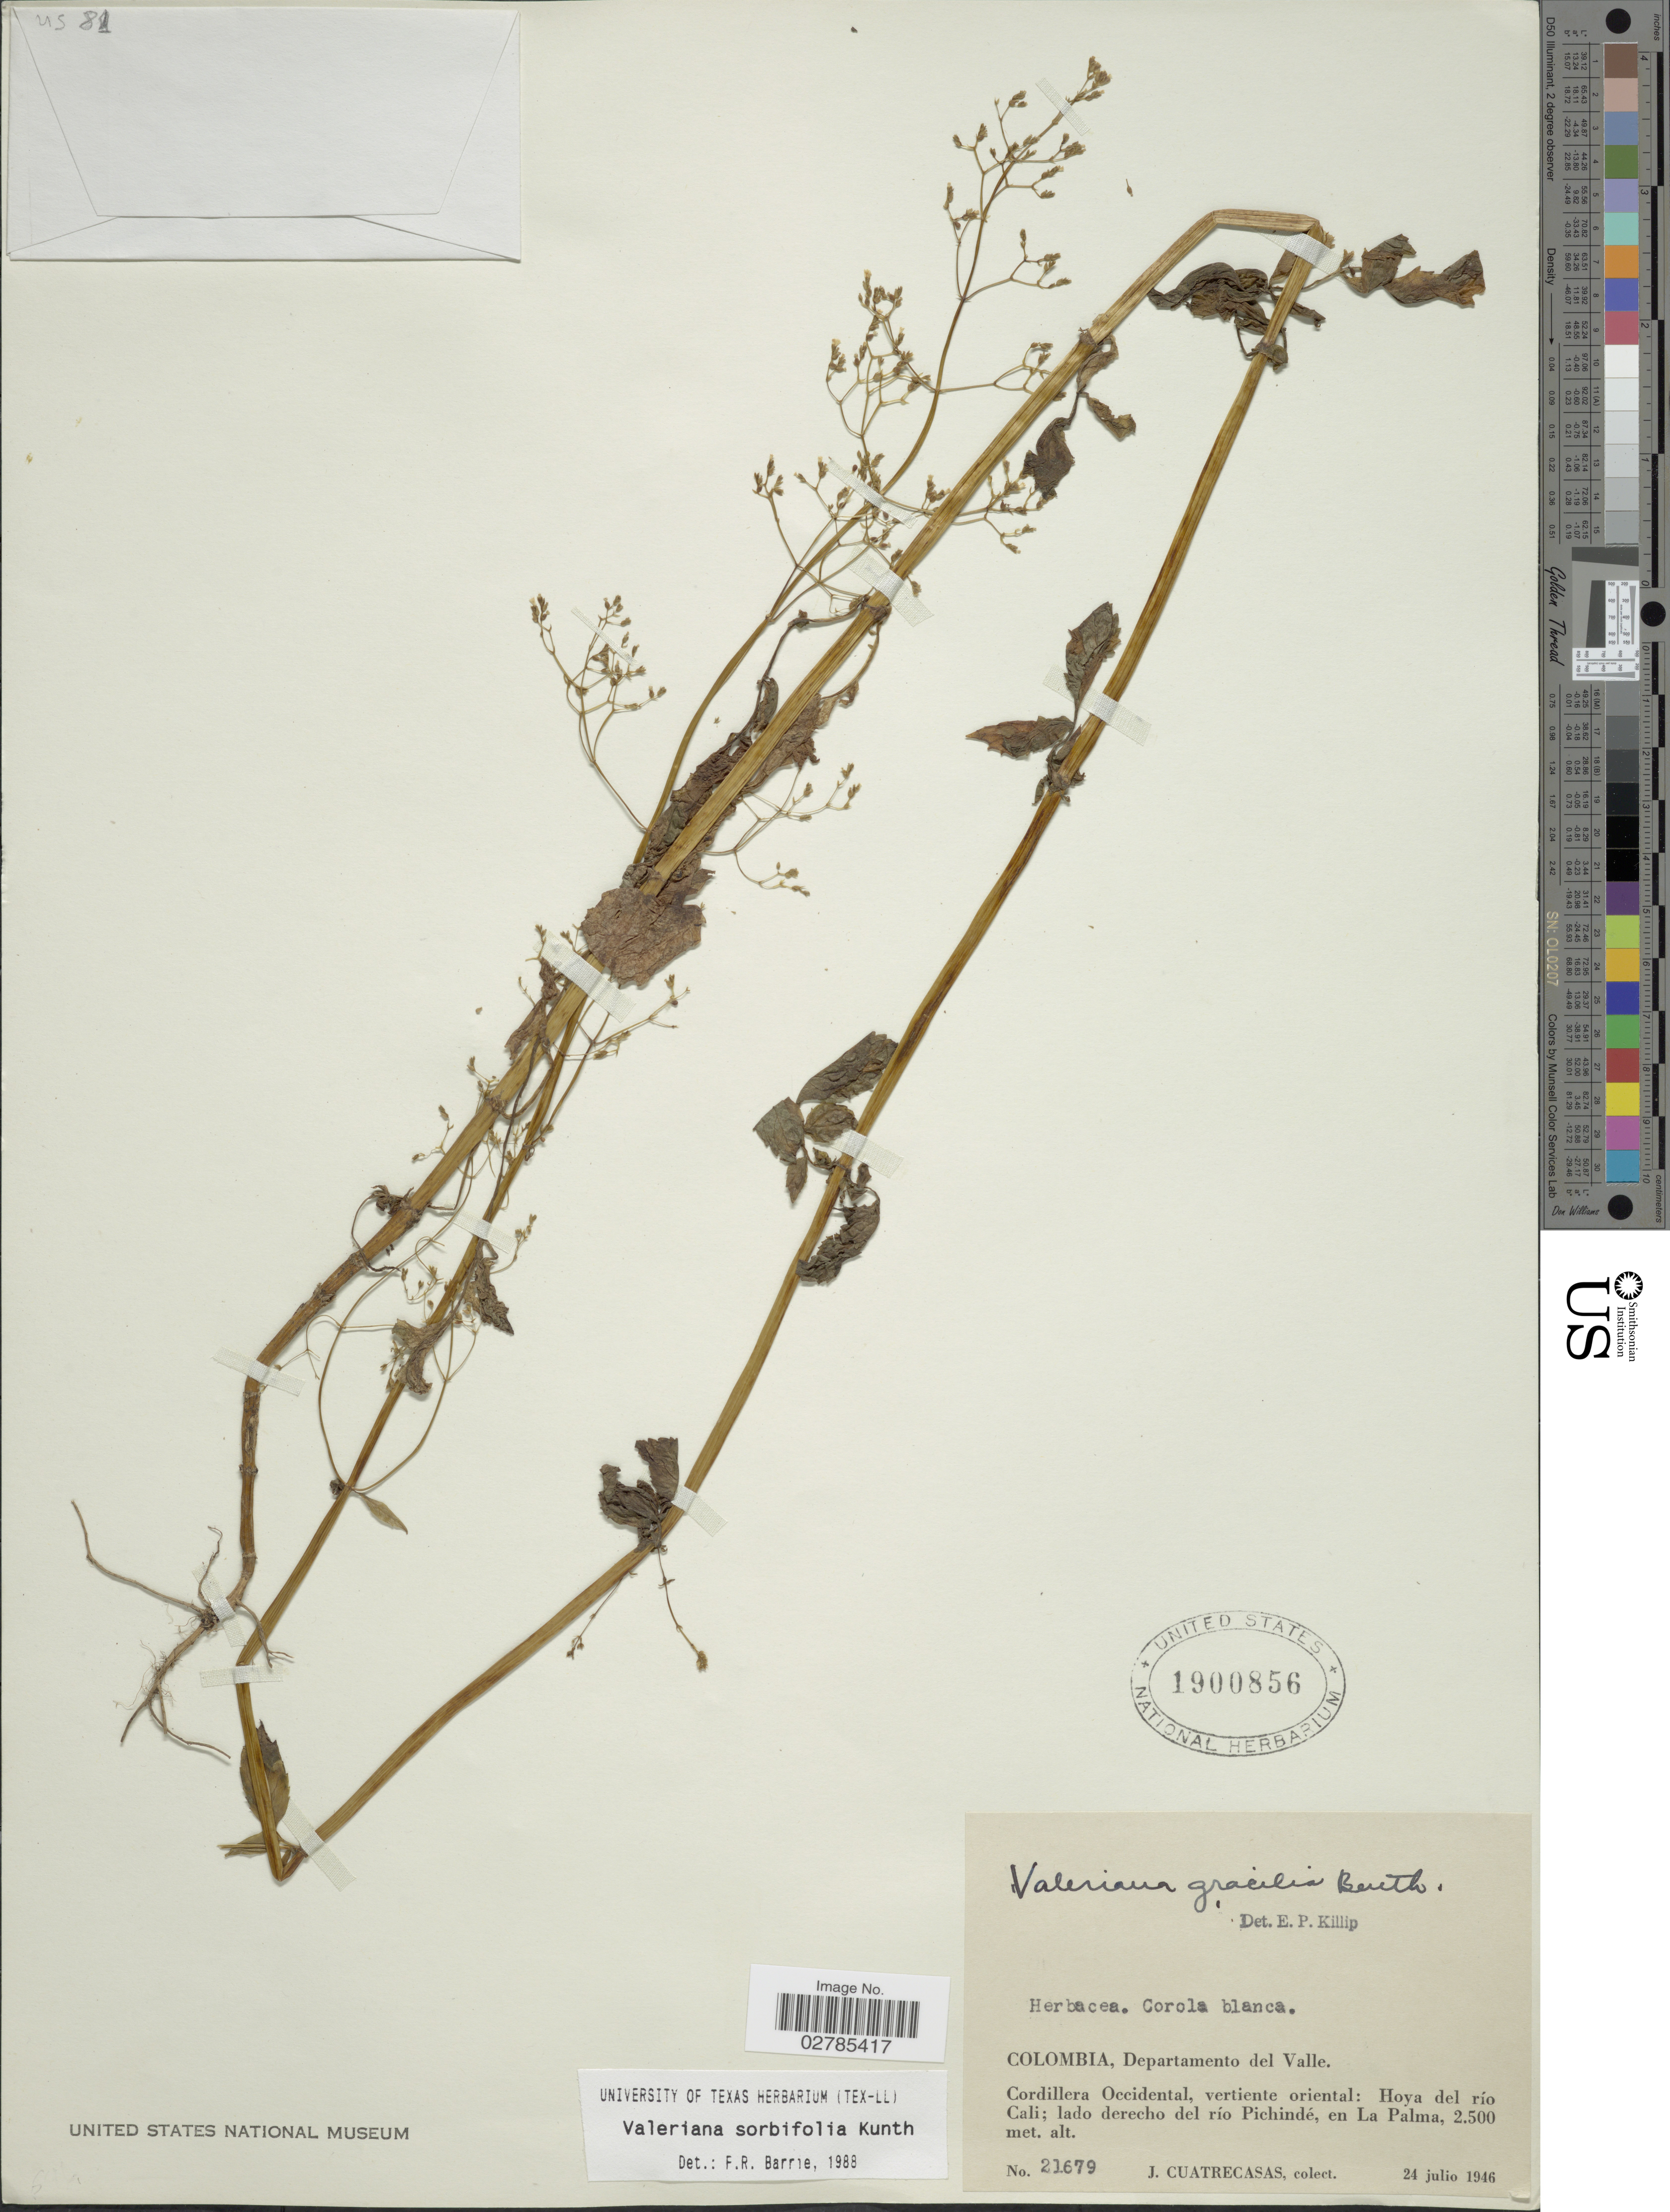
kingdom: Plantae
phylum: Tracheophyta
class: Magnoliopsida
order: Dipsacales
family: Caprifoliaceae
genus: Valeriana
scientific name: Valeriana sorbifolia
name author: Kunth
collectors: J. Cuatrecasas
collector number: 21679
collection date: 1946-07-24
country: Colombia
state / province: Valle del Cauca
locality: Departamento del Valle. Cordillera Occidental, vertiente oriental: Hoya del rio Cali; lado derecho del río Pichindé, en La Palma.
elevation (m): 2500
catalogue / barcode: US 1900856